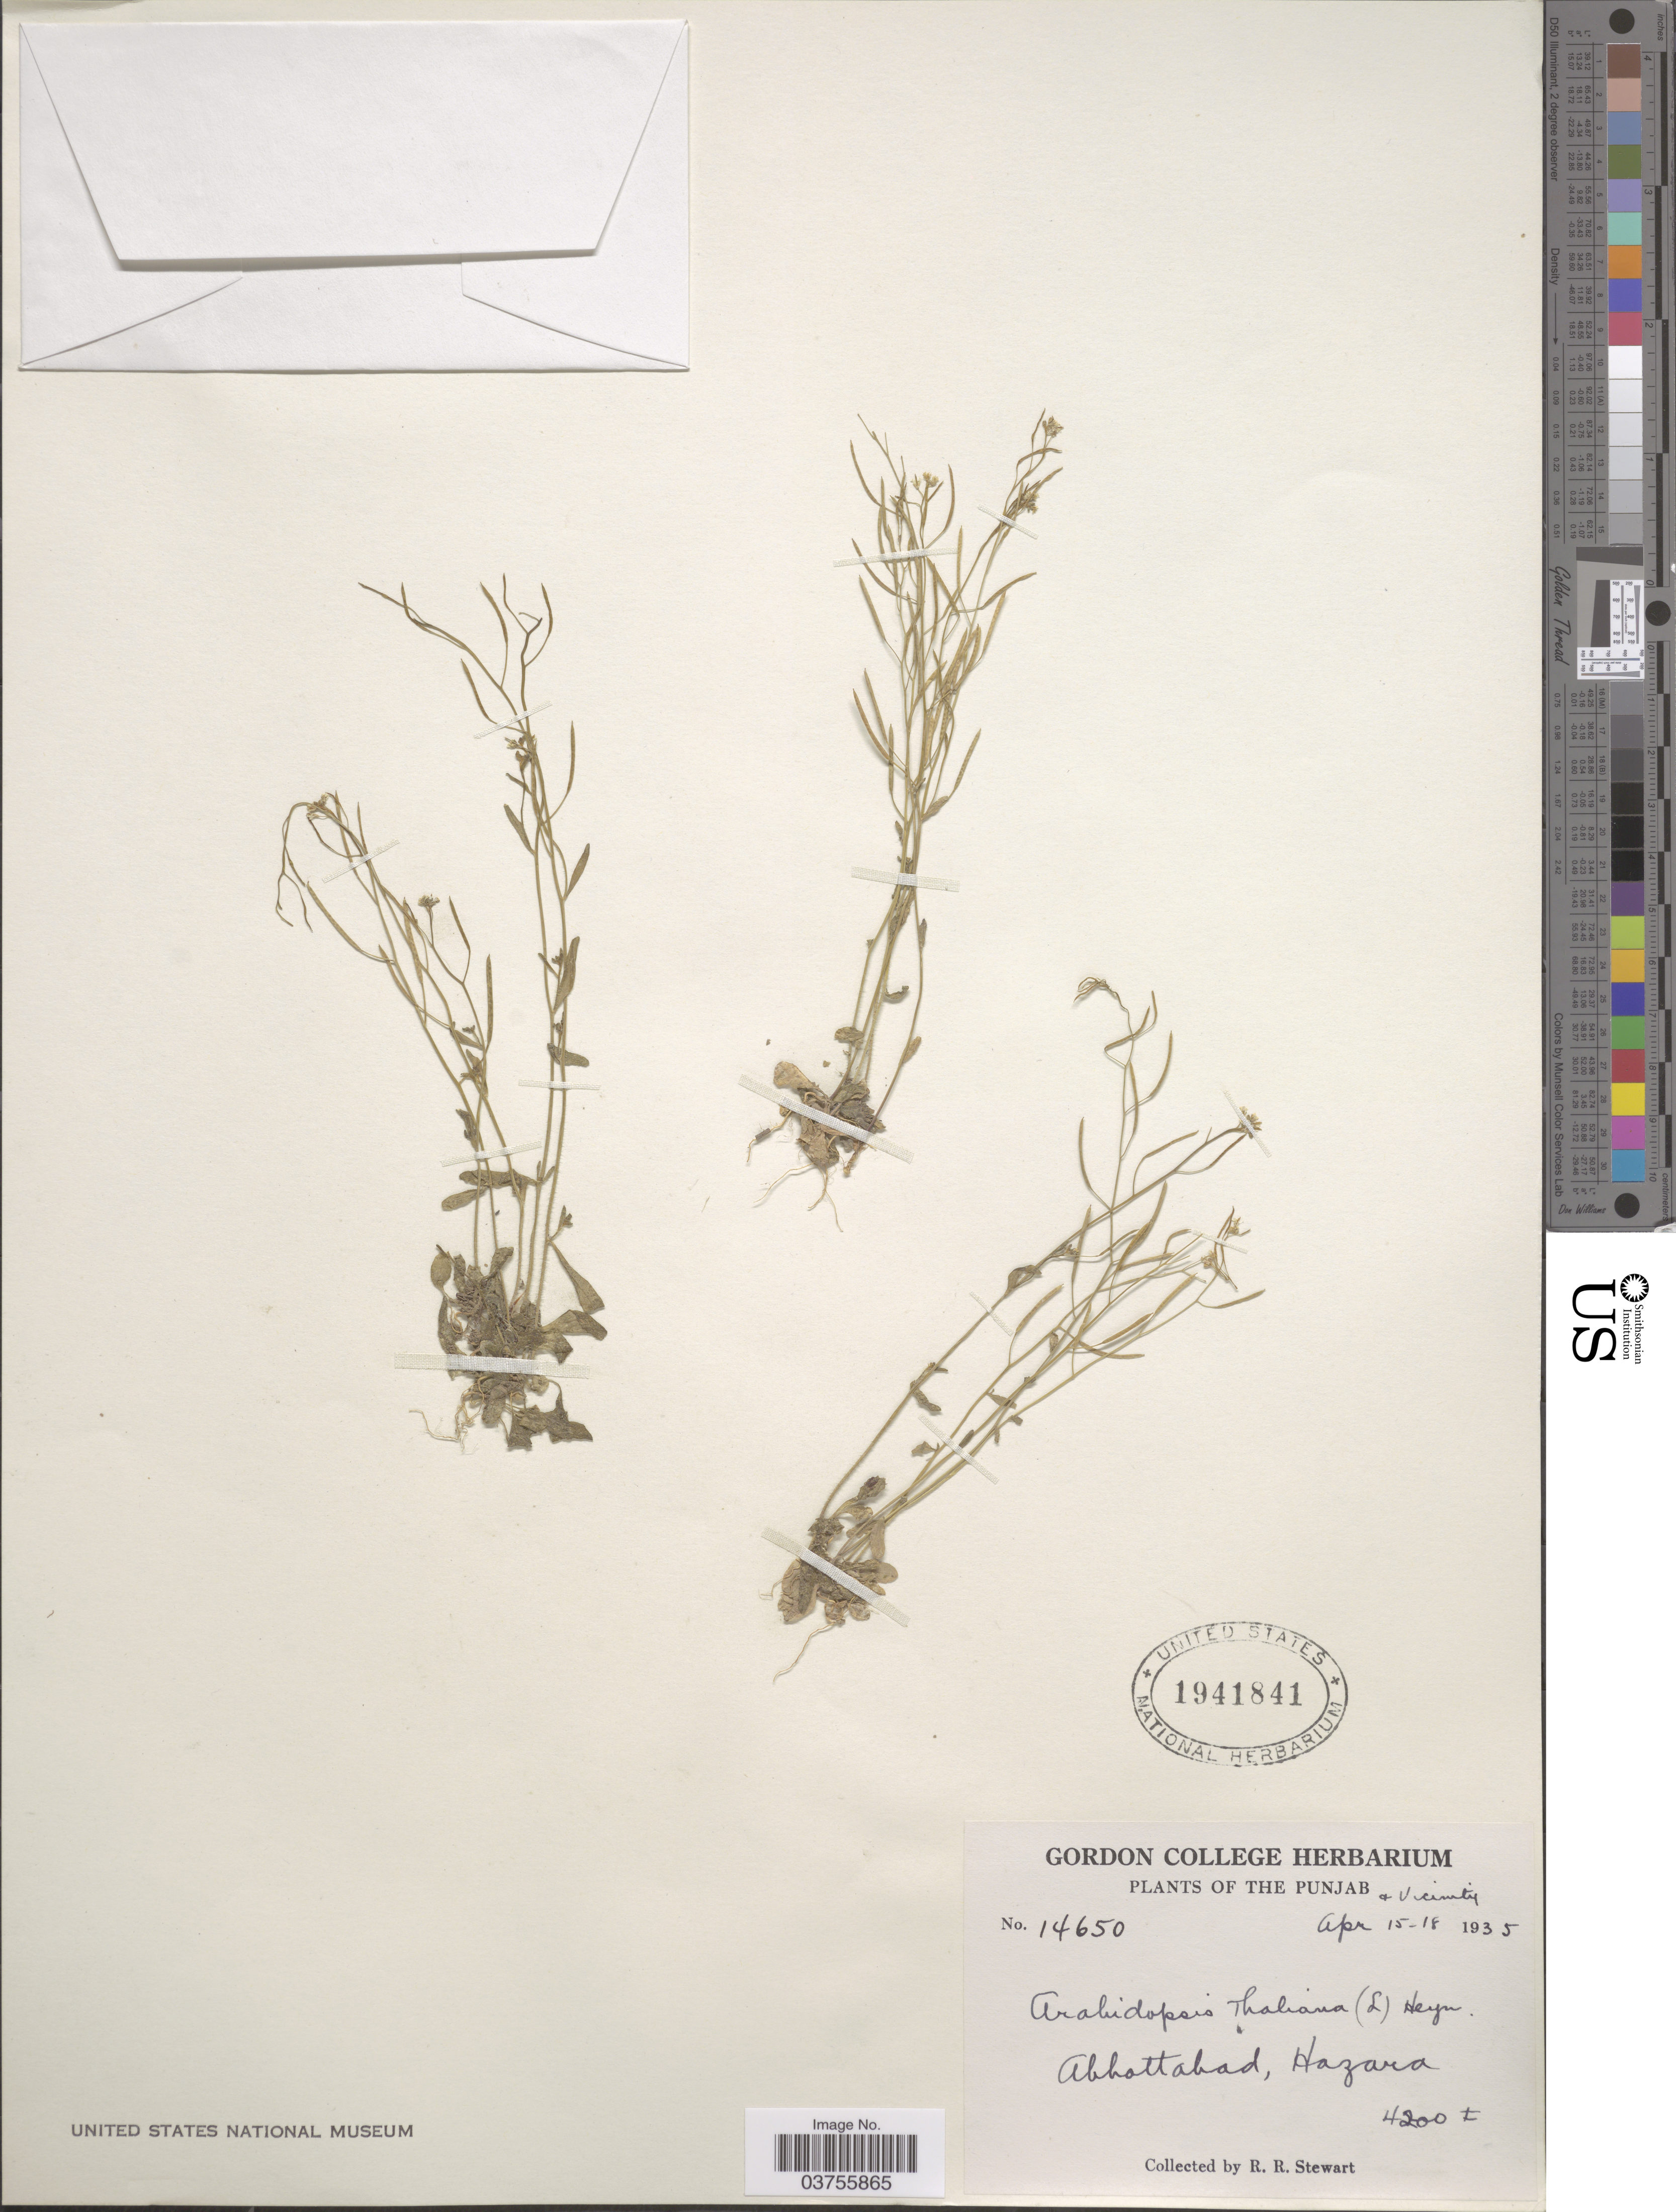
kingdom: Plantae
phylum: Tracheophyta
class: Magnoliopsida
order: Brassicales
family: Brassicaceae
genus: Arabidopsis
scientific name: Arabidopsis thaliana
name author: (L.) Heynh.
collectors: R. Stewart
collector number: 14650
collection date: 1935-04-15/1935-04-18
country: Pakistan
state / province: Khyber Pakhtunkhwa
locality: The Punjab & Vicinity. Abbottabad, Hazara.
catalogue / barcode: US 1941841